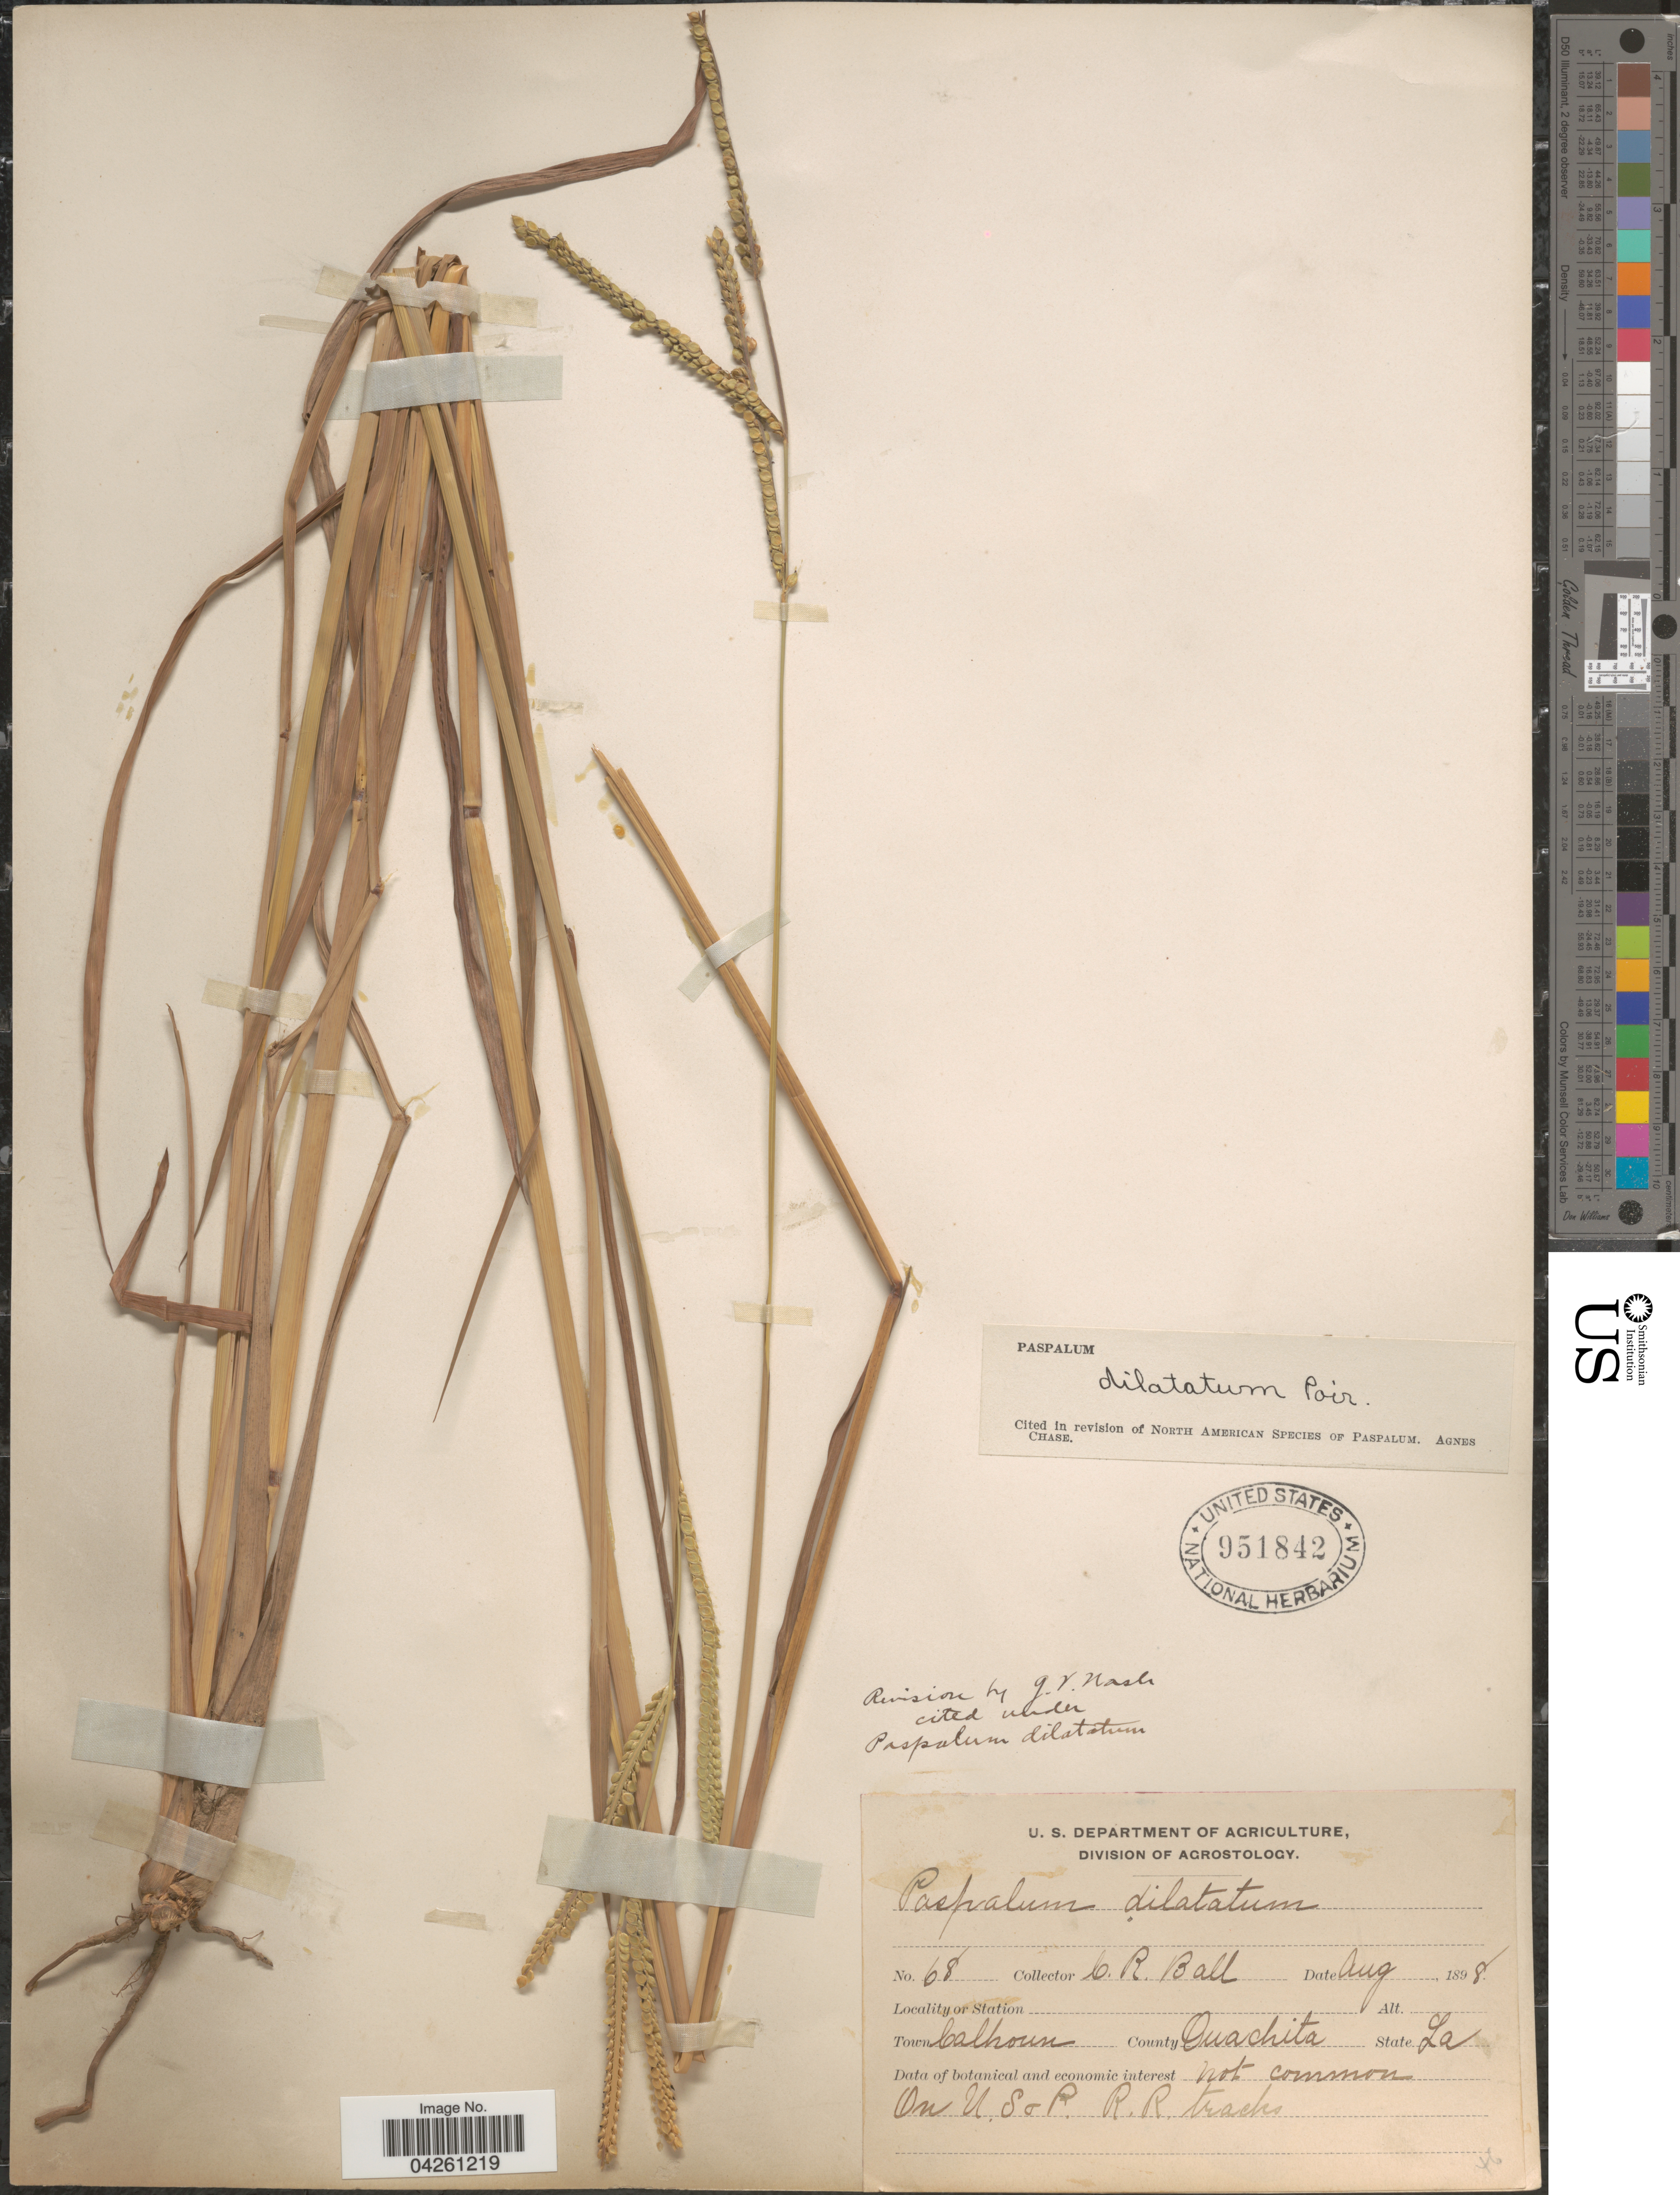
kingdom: Plantae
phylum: Tracheophyta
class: Liliopsida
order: Poales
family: Poaceae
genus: Paspalum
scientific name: Paspalum dilatatum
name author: Poir.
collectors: C. R. Ball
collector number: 68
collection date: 1898-08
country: United States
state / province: Louisiana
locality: Town Calhoun. County Ouachita. On U.S. & P. R. R. tracks.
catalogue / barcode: US 951842